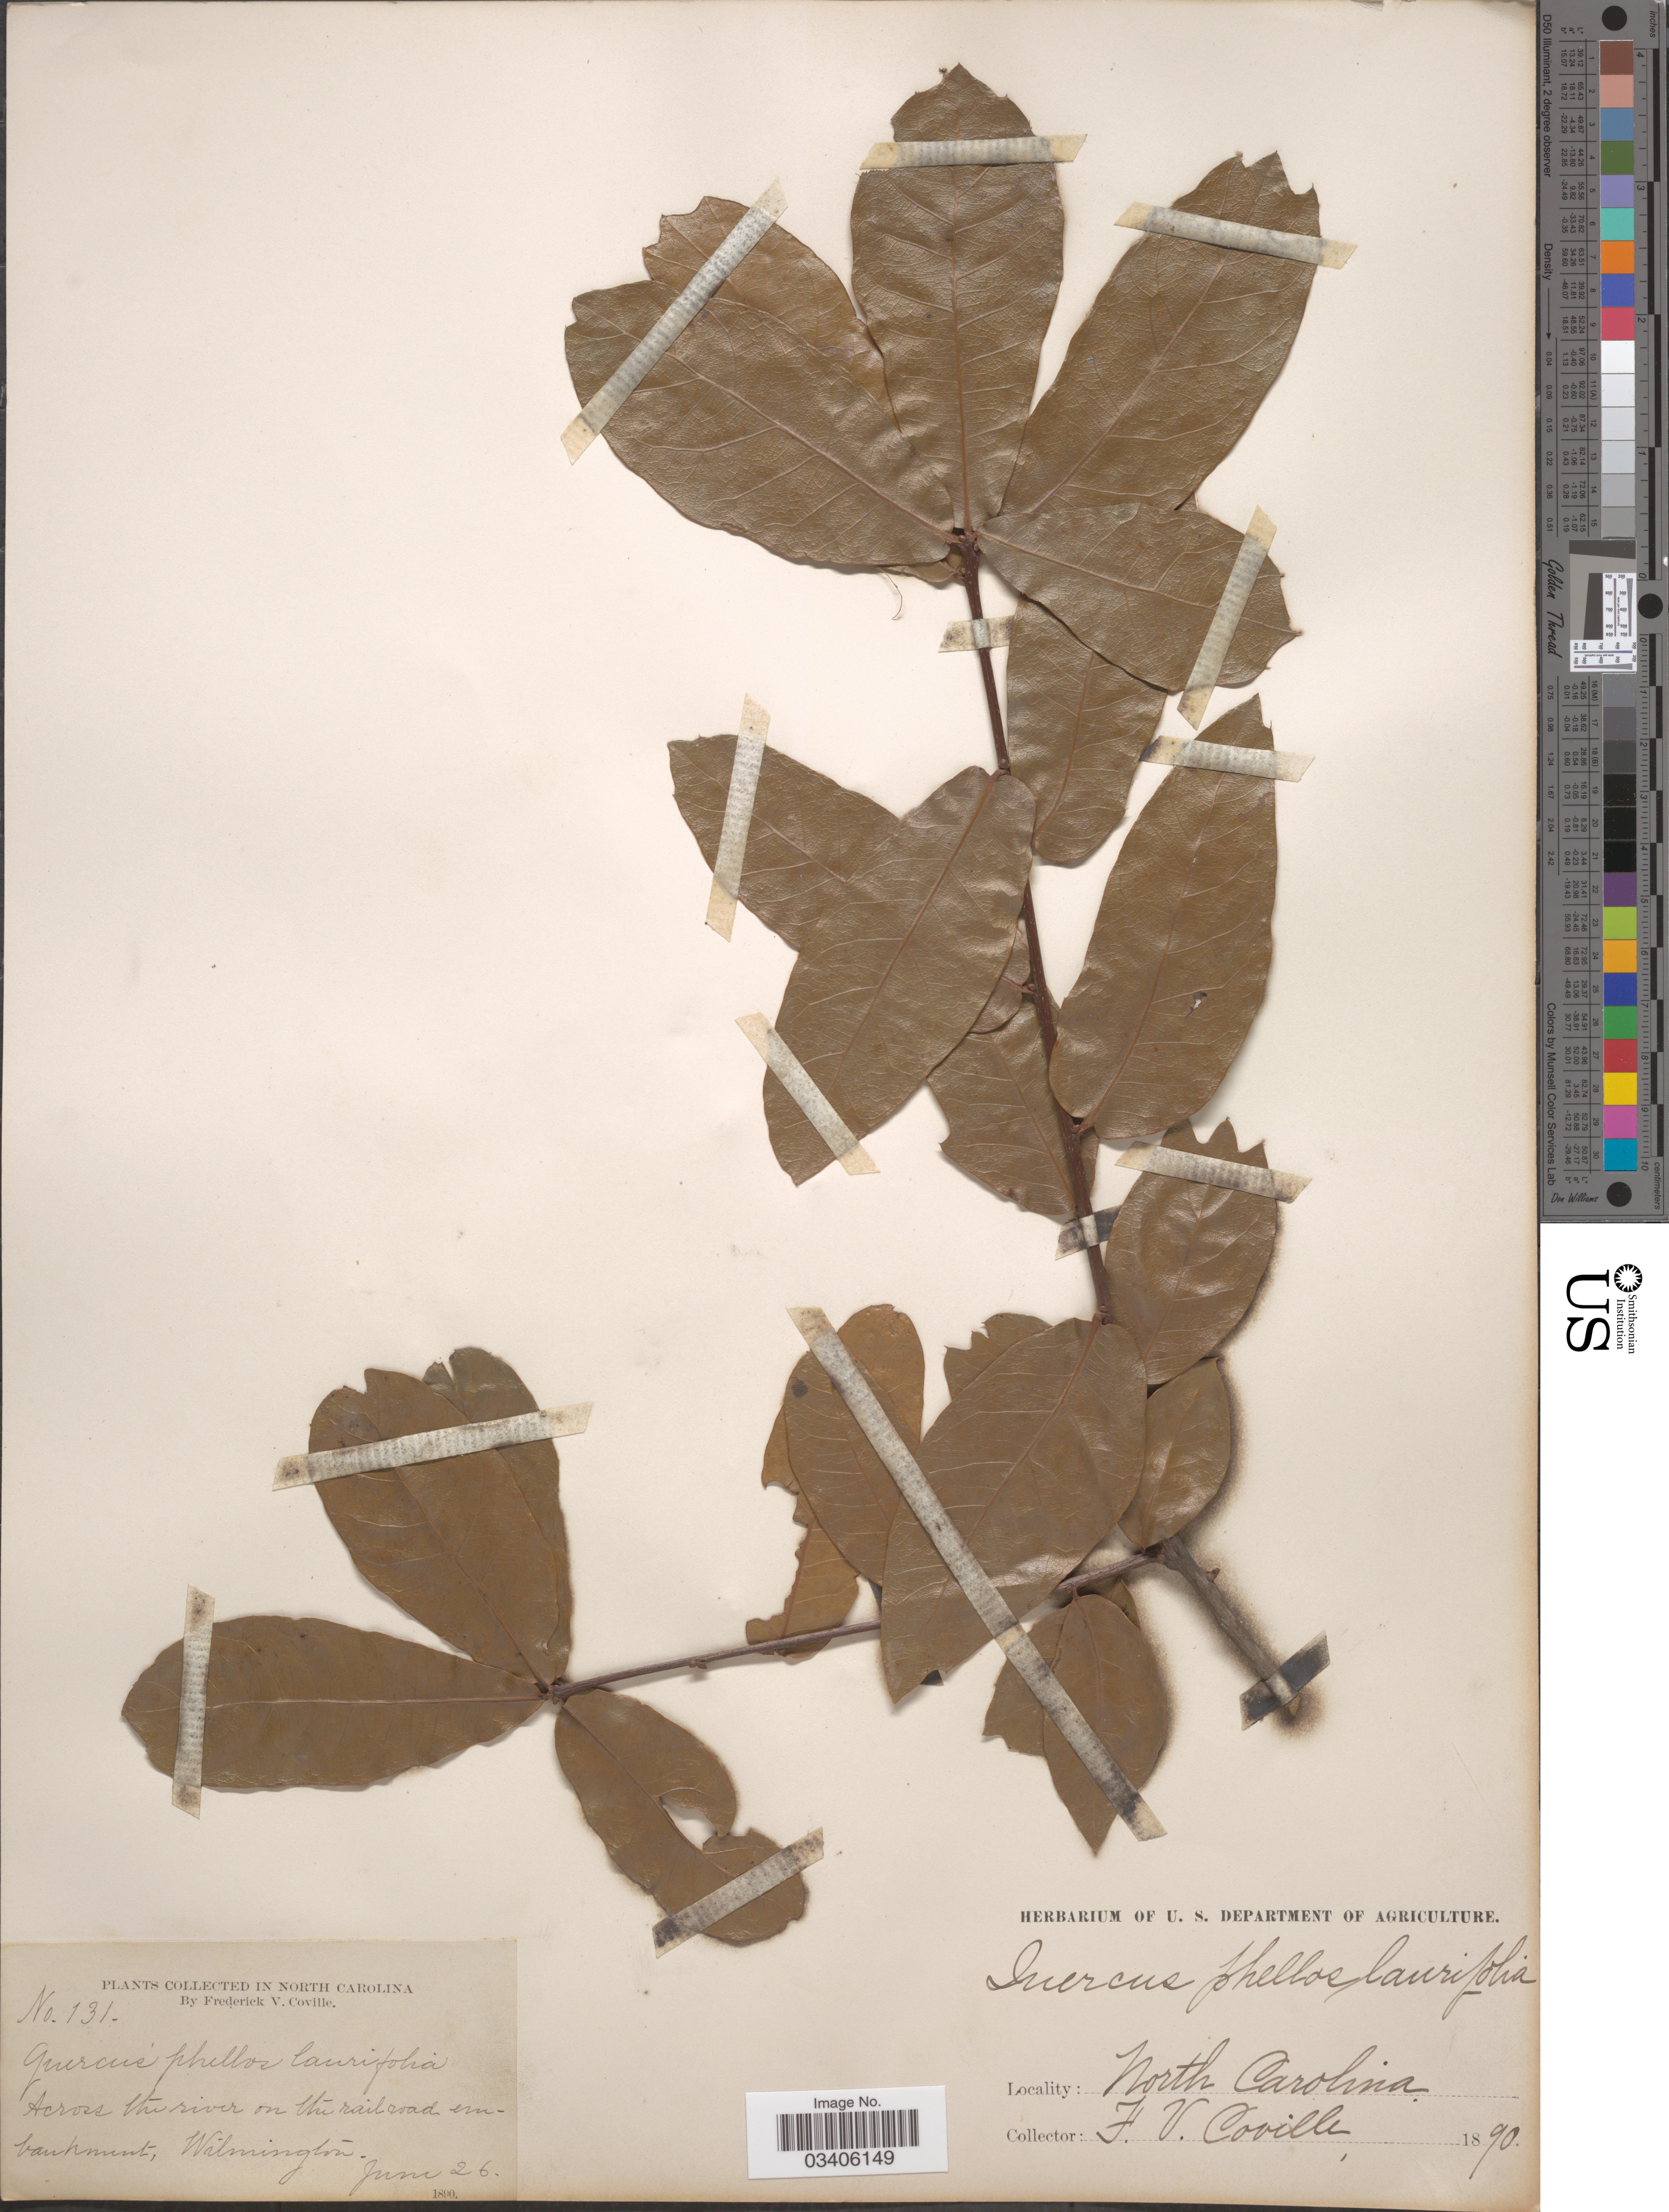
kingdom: Plantae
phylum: Tracheophyta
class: Magnoliopsida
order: Fagales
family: Fagaceae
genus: Quercus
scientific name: Quercus laurifolia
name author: Michx.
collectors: F. V. Coville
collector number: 131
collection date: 1890-06-26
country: United States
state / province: North Carolina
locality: Across the river on the railroad embankment, Wilmington.